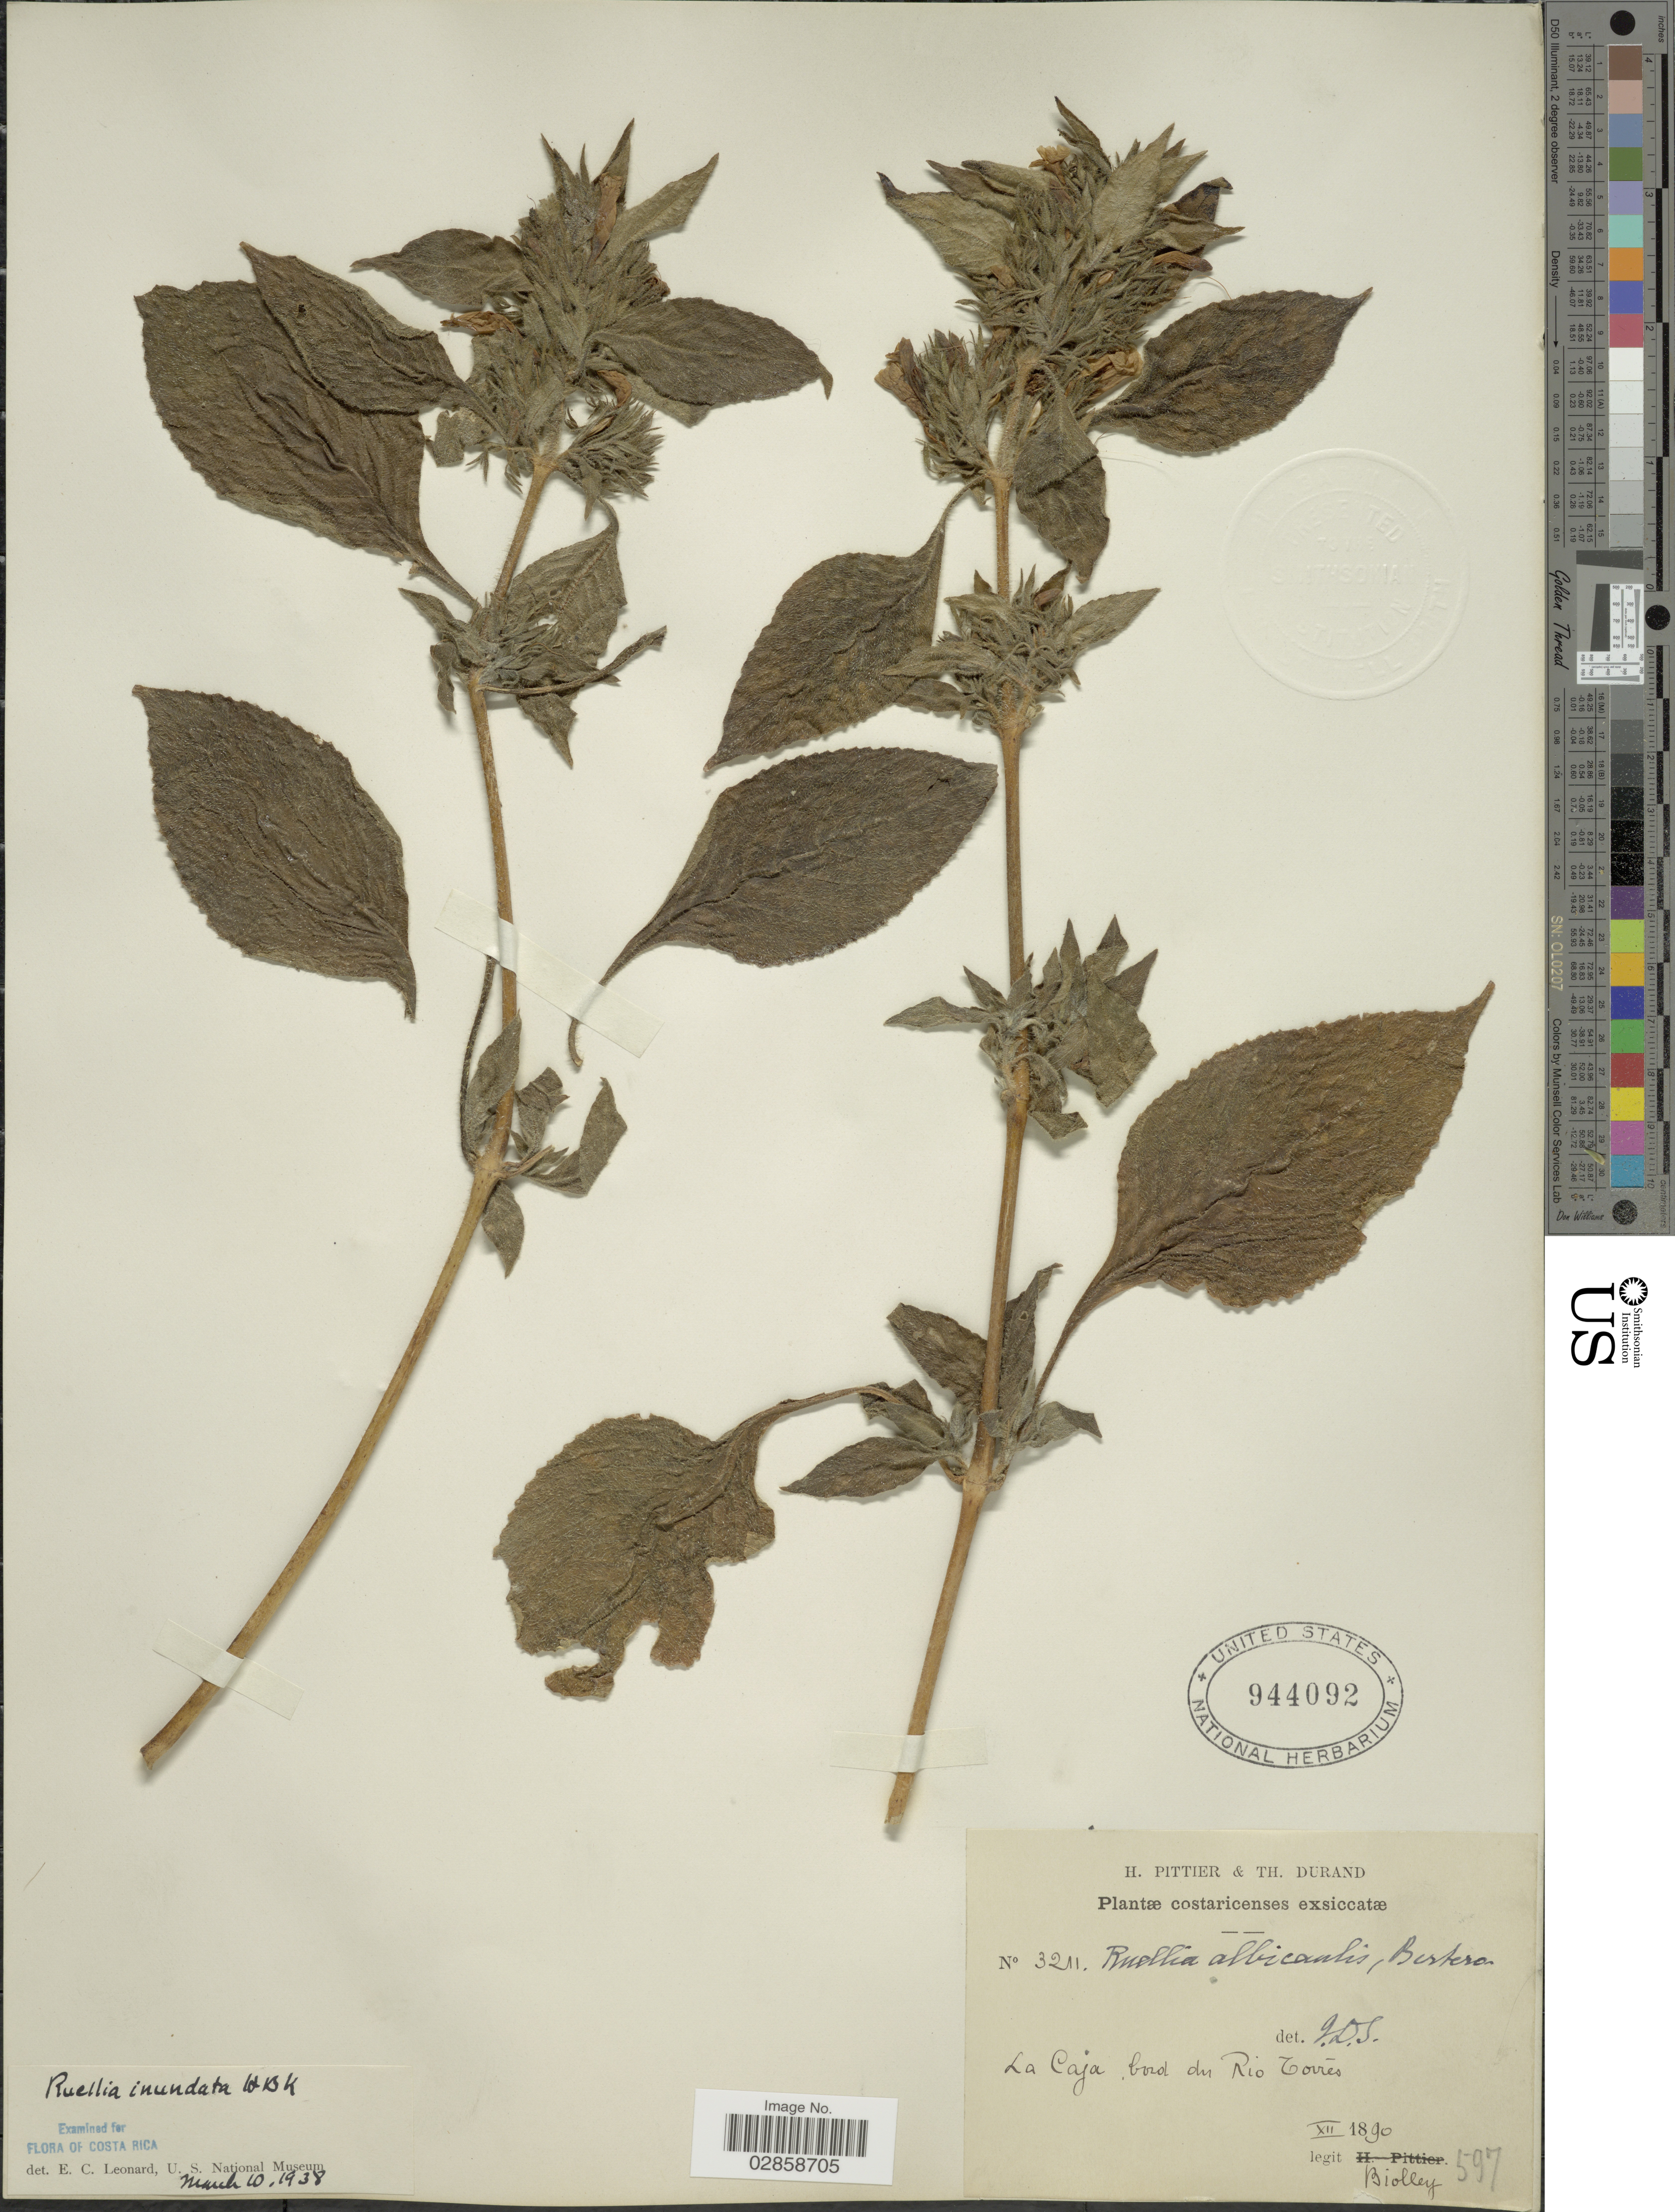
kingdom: Plantae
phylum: Tracheophyta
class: Magnoliopsida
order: Lamiales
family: Acanthaceae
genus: Ruellia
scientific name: Ruellia inundata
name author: Kunth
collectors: Biolley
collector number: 3211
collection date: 1890-12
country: Costa Rica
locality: La Caja, bord du Rio Torrés.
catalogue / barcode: US 944092